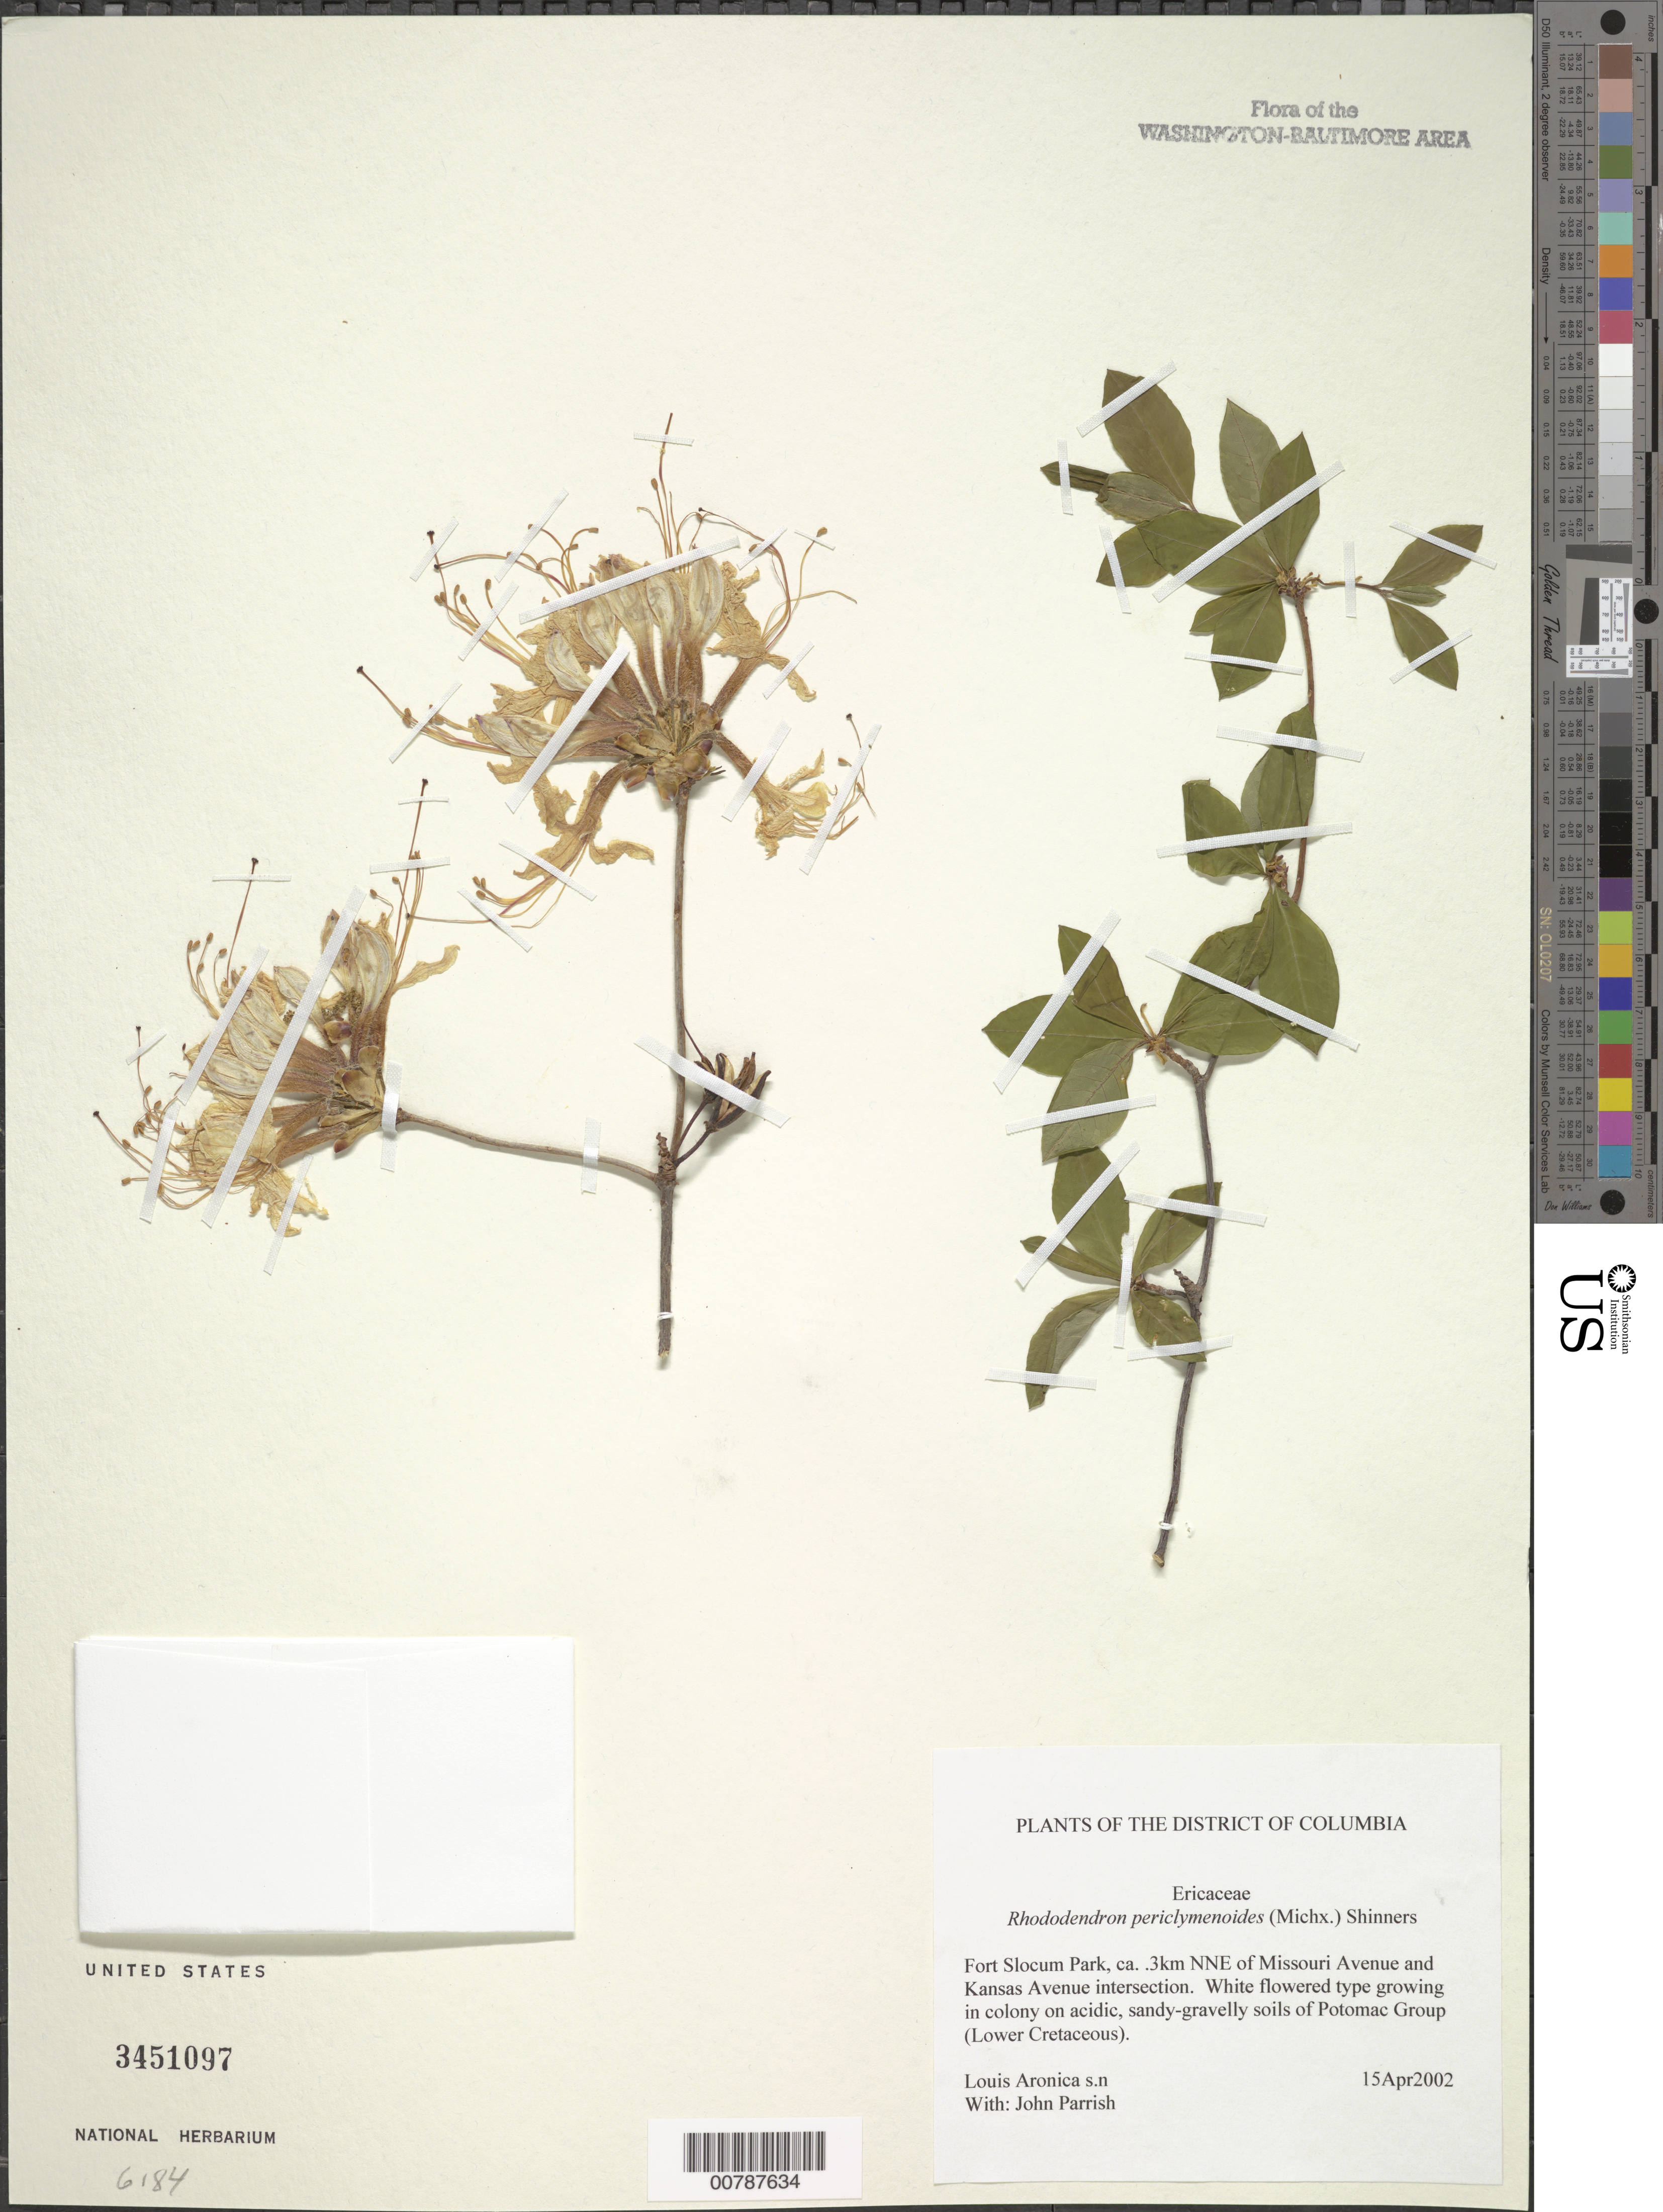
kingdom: Plantae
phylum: Tracheophyta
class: Magnoliopsida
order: Ericales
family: Ericaceae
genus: Rhododendron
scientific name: Rhododendron periclymenoides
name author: (Michx.) Shinners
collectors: L. Aronica & J. Parrish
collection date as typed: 15 apr 2002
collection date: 2002-04-15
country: United States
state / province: District of Columbia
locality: Fort Slocum Park, ca. .3 km NNE of Missouri Avenue and Kansas Avenue intersection.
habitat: In acidic, sandy-gravelly soils of Potomac Group (Lower Cretaceous)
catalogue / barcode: US 3451097